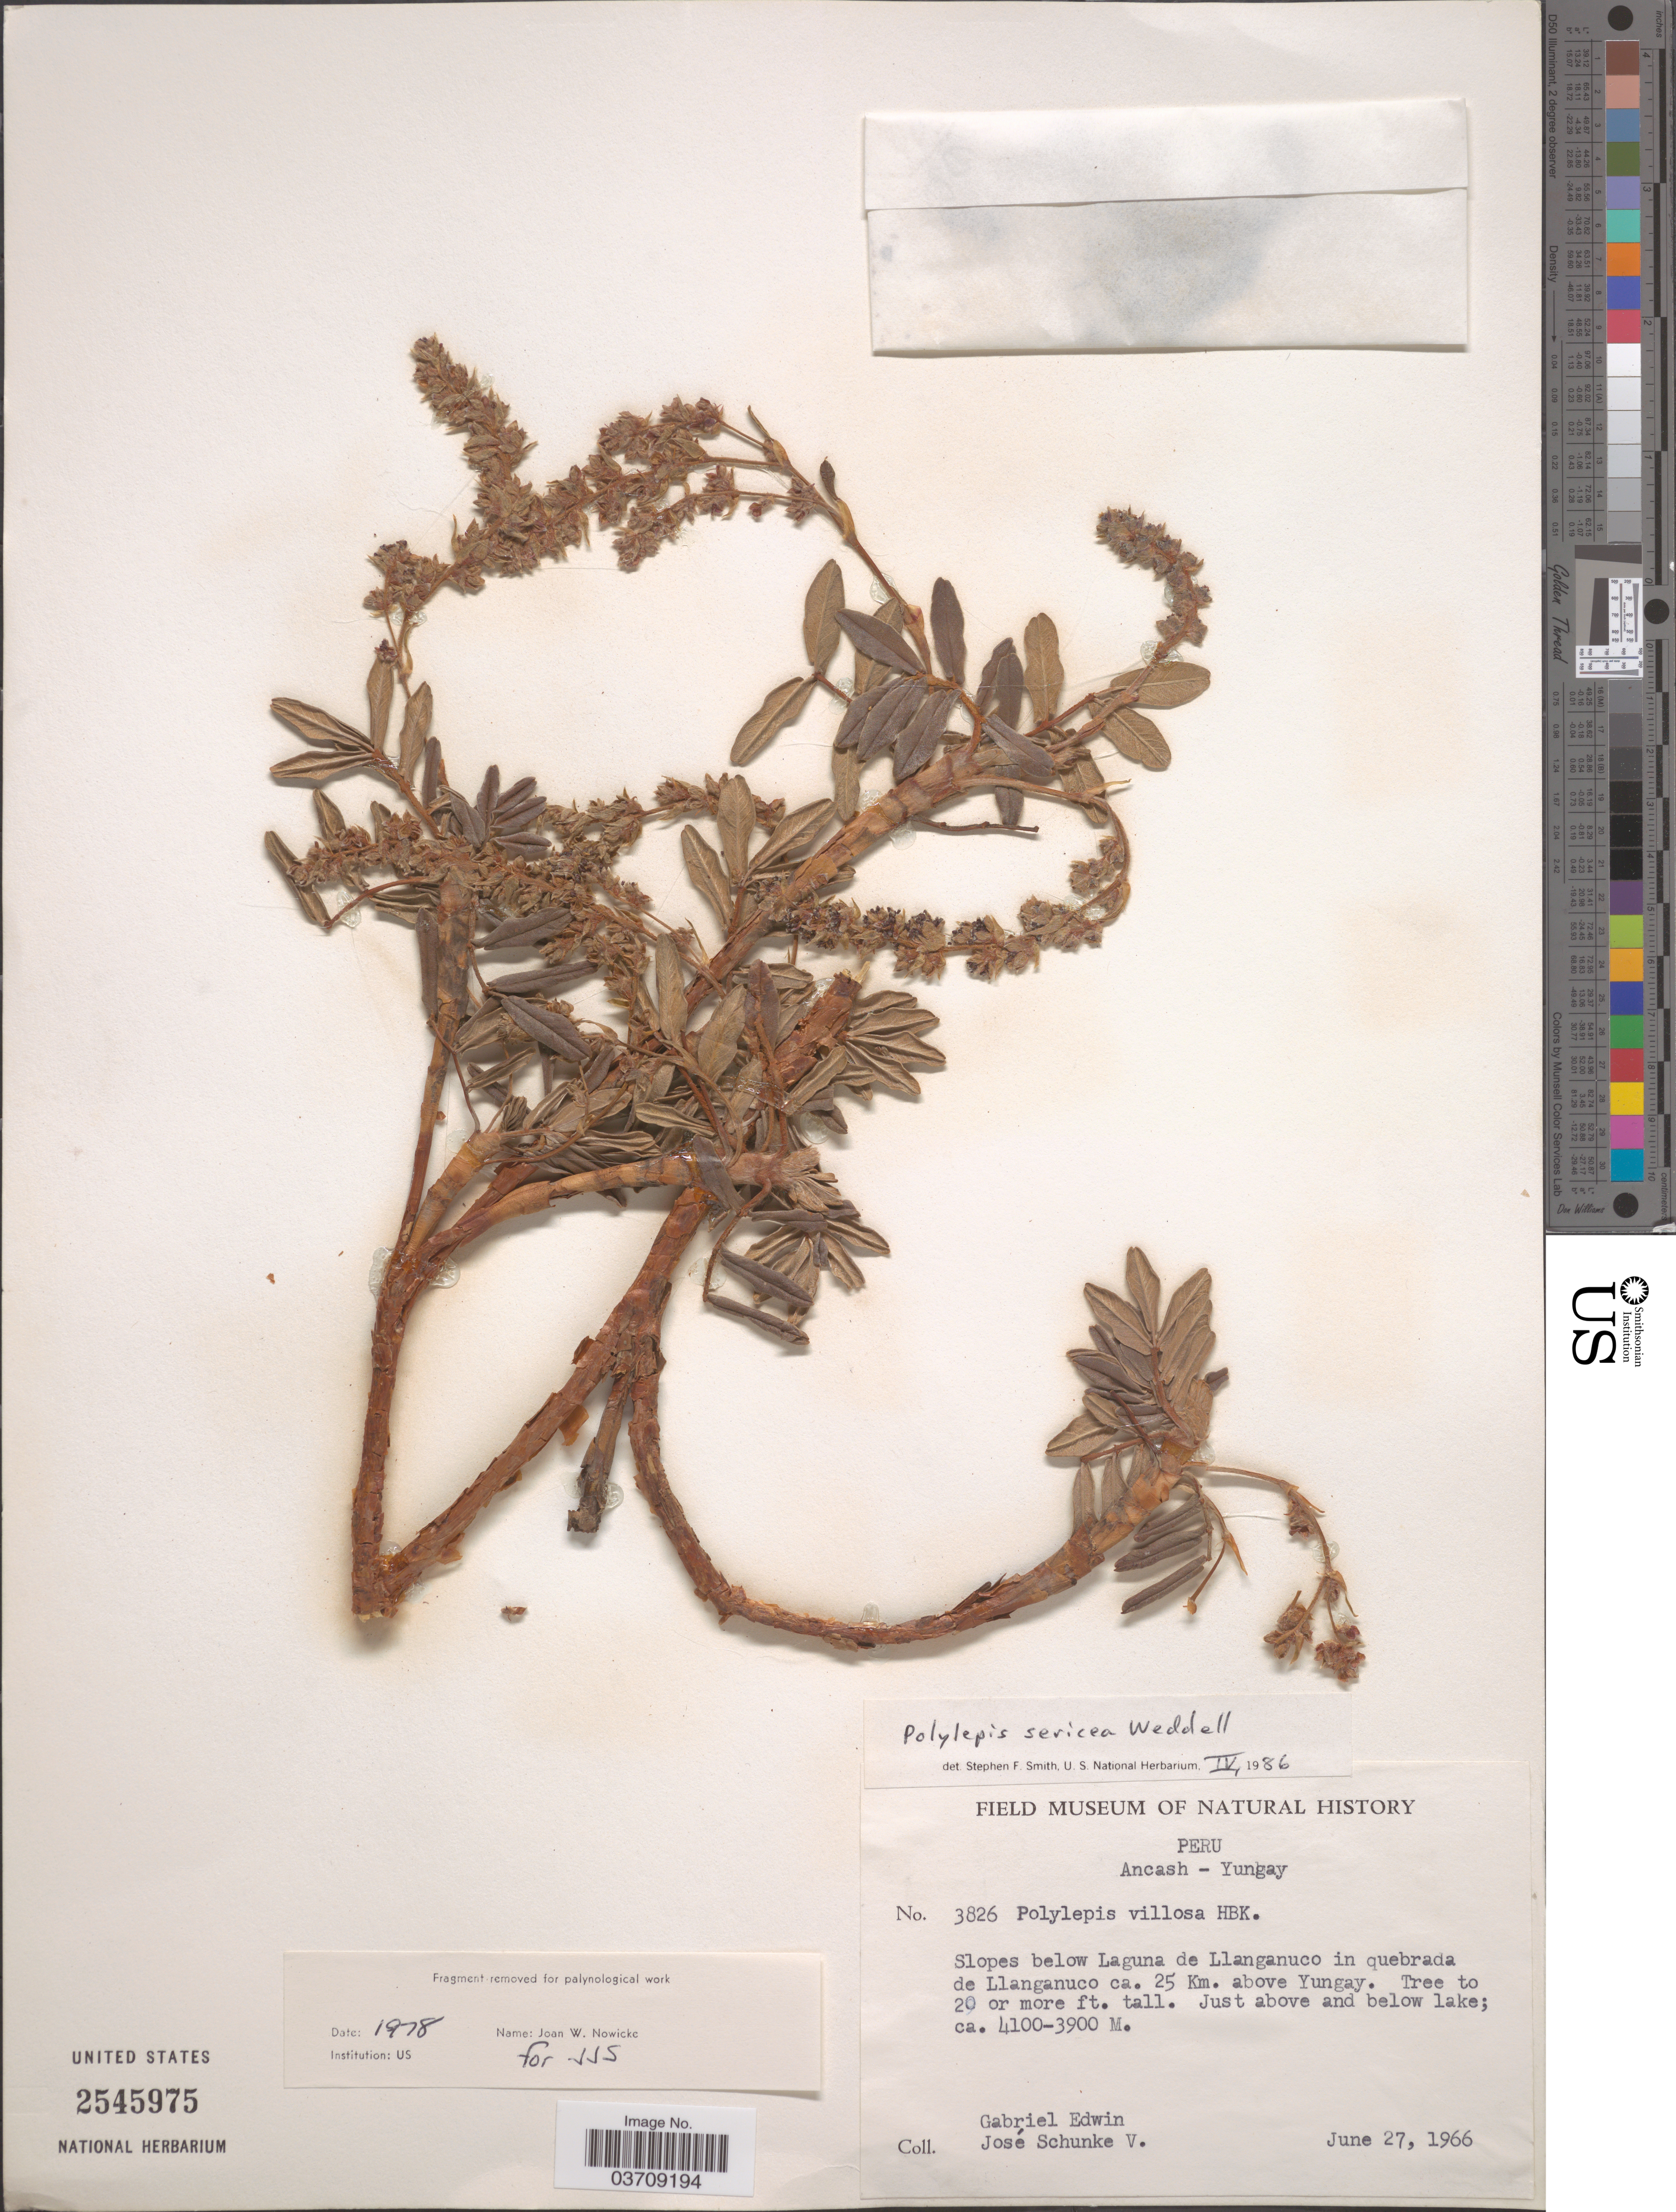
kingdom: Plantae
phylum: Tracheophyta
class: Magnoliopsida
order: Rosales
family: Rosaceae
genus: Polylepis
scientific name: Polylepis sericea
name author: Wedd.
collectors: G. Edwin & J. Schunke Vigo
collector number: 3826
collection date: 1966-06-27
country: Peru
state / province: Ancash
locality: Yungay. Slopes below Laguna de Llanganuco in quebrada de Llanganuco ca. 25 Km. above Yungay.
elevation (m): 3900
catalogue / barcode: US 2545975